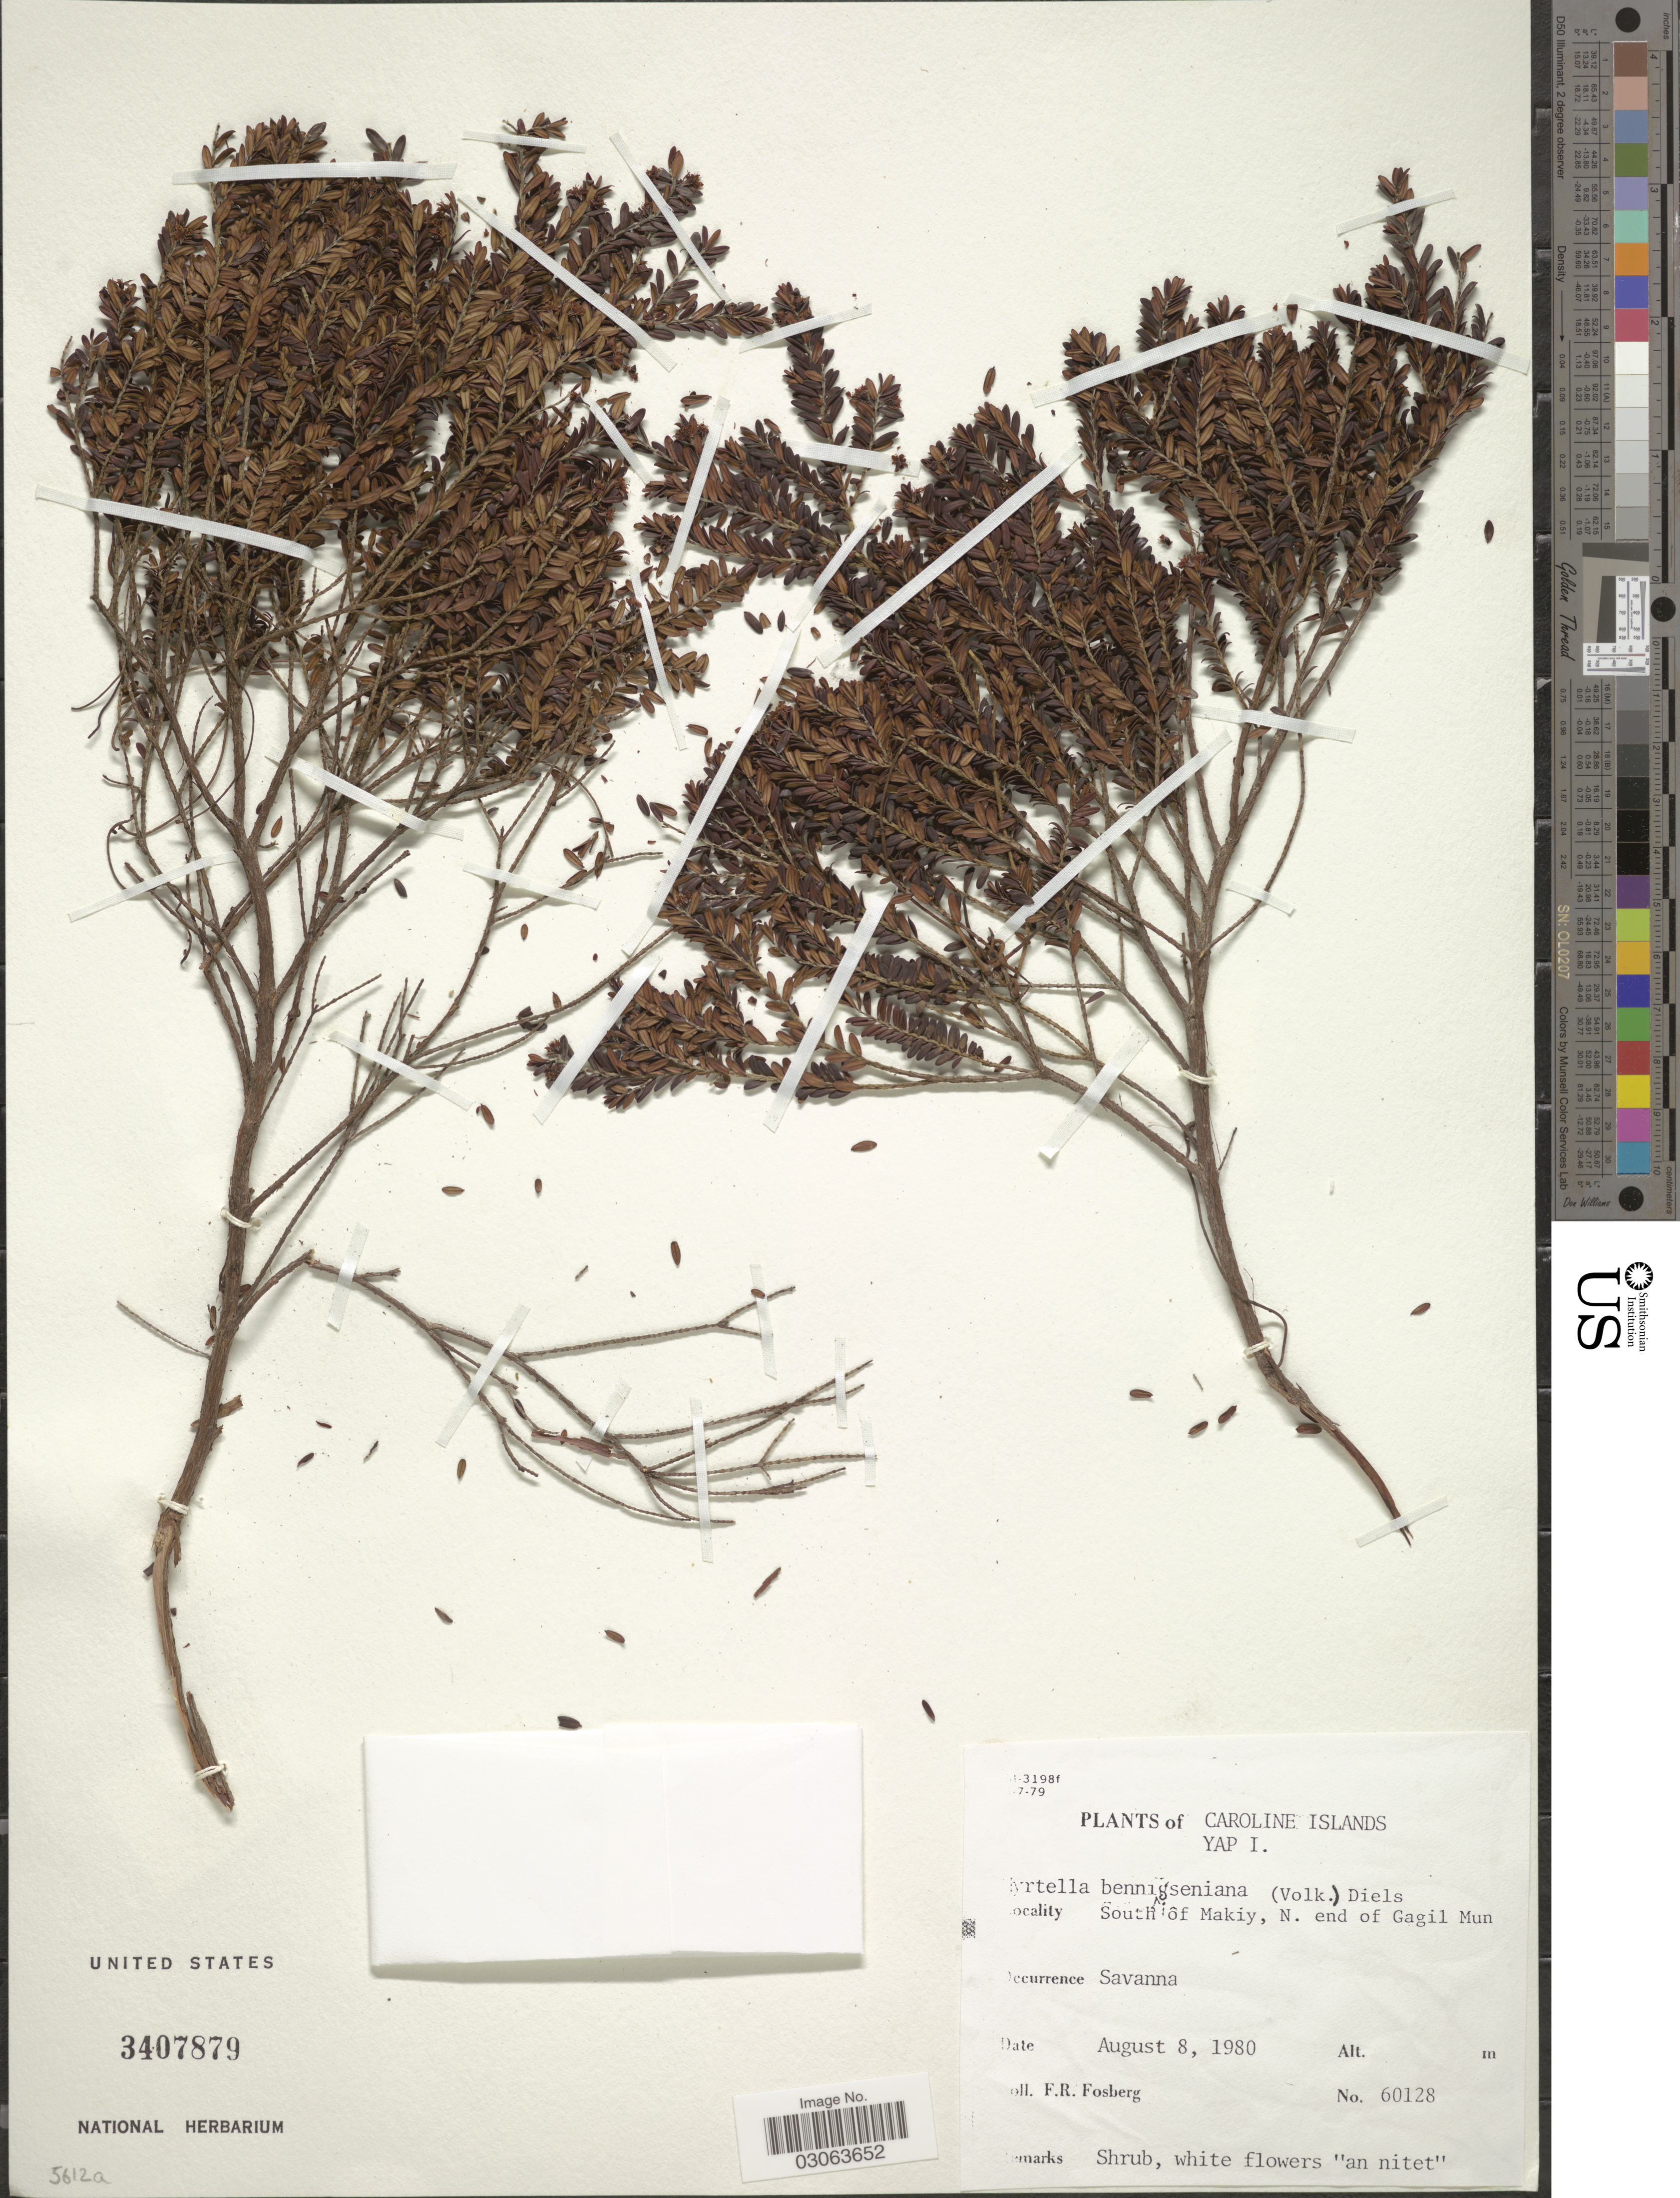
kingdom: Plantae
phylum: Tracheophyta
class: Magnoliopsida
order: Myrtales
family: Myrtaceae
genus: Myrtella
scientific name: Myrtella bennigseniana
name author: (Volkens) Diels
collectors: F. R. Fosberg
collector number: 60128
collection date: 1980-08-08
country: Micronesia, Federated States of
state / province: Yap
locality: Caroline Islands, Yap I., South of Makiy, N. end of Gagil Mun.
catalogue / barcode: US 3407879